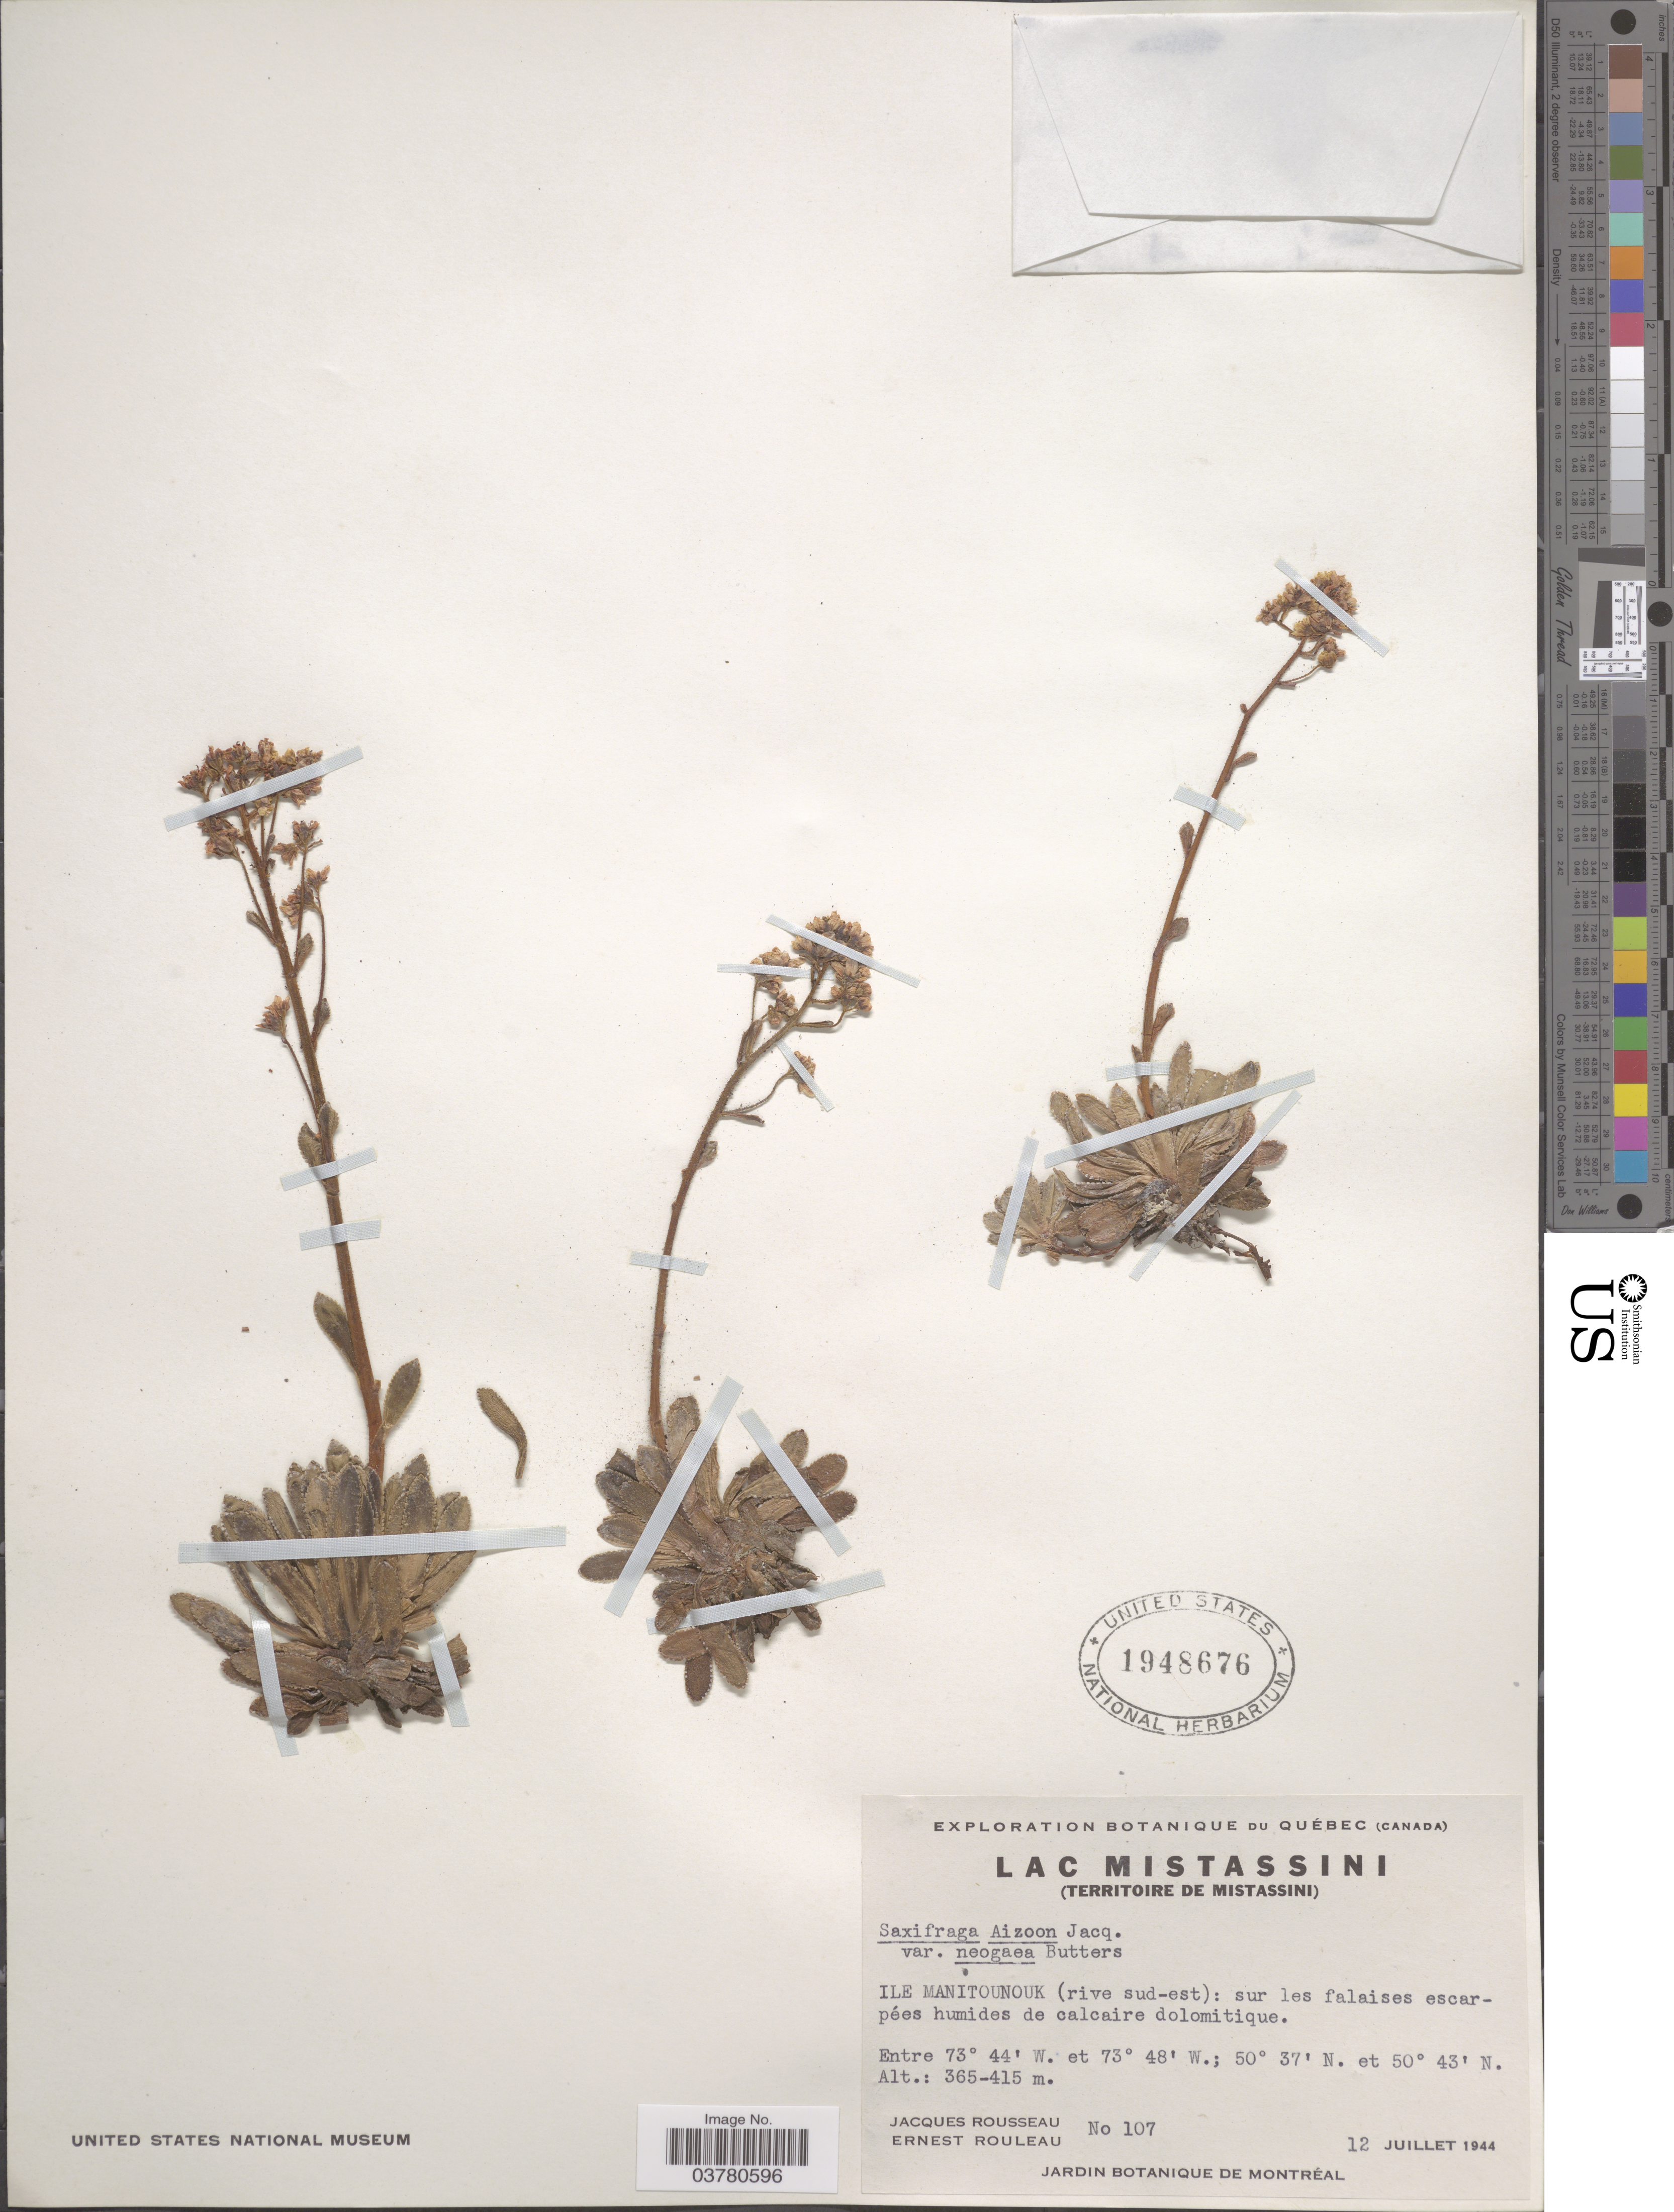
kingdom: Plantae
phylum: Tracheophyta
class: Magnoliopsida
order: Saxifragales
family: Saxifragaceae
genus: Saxifraga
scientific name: Saxifraga paniculata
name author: Mill.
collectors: J. Rousseau & J. Rouleau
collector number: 107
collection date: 1944-07-12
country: Canada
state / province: Quebec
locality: Exploration Botanique du Québec (Canada). Lac Mistassini (Territoire de Mistassini). Ile Manitounouk (rive sud-est).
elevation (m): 365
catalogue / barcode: US 1948676